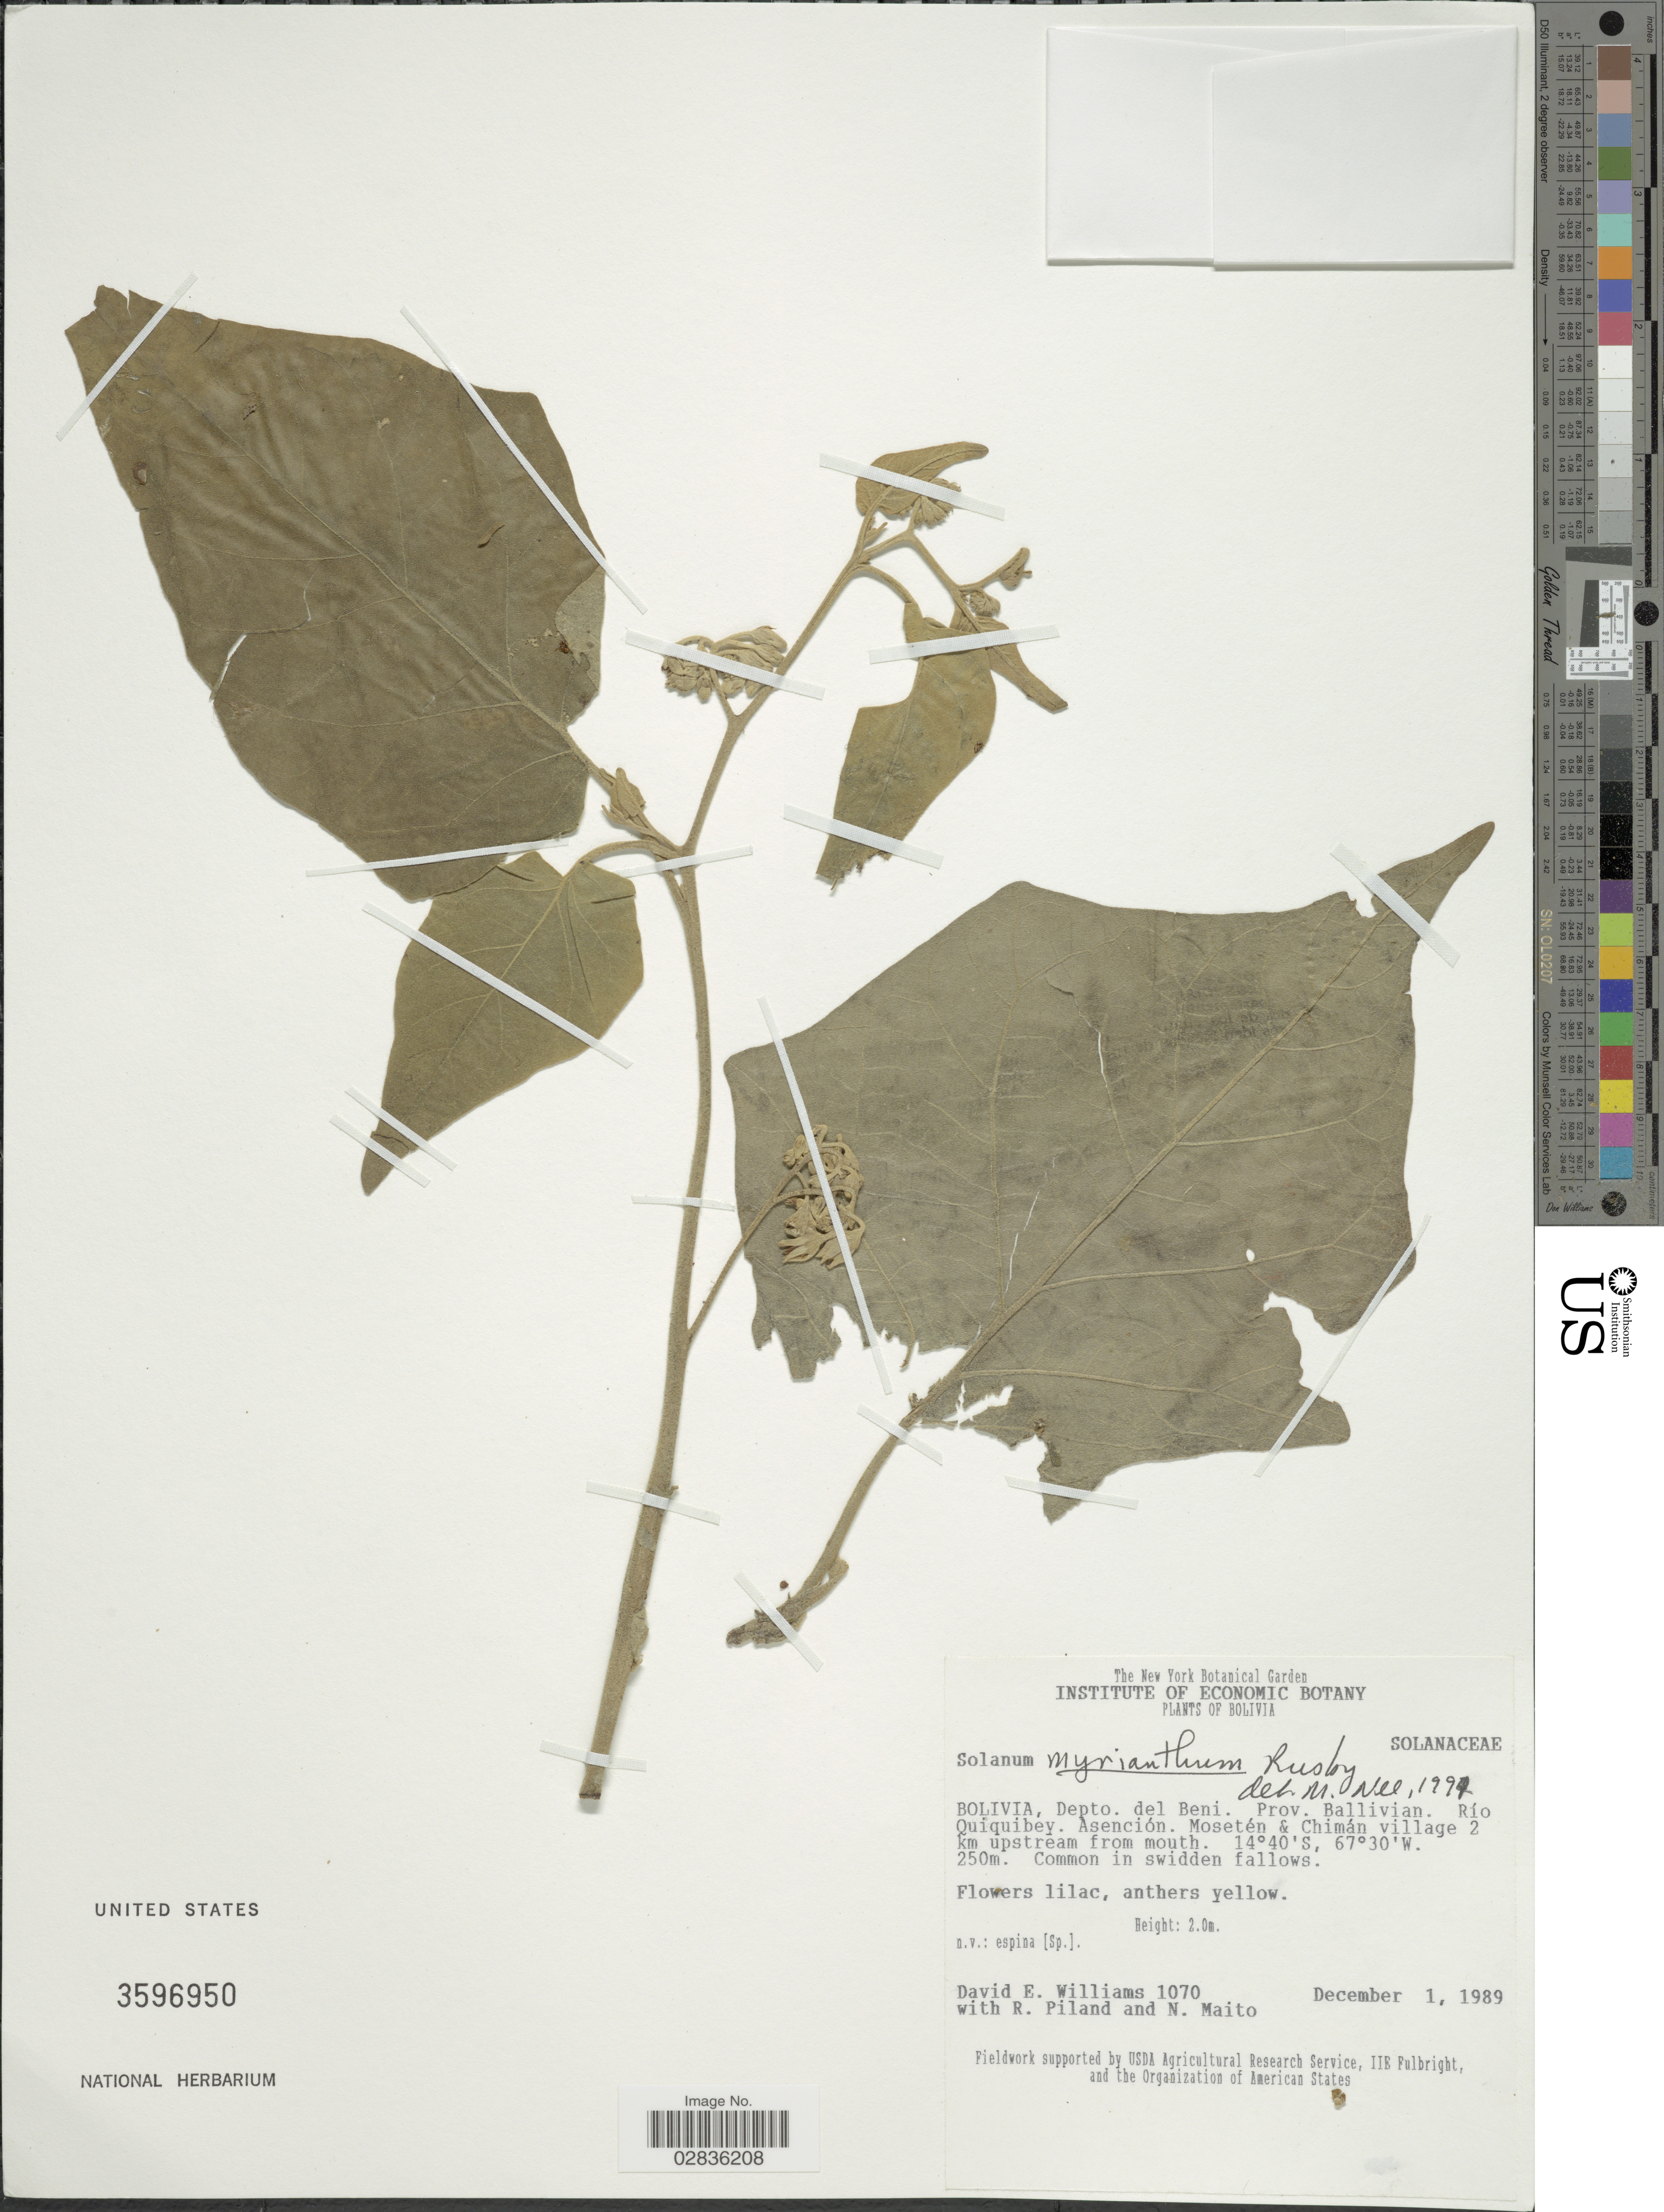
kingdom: Plantae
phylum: Tracheophyta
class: Magnoliopsida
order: Solanales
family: Solanaceae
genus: Solanum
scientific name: Solanum myrianthum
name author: Britton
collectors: D. E. Williams, R. Piland & N. Maito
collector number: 1070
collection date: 1989-12-01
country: Bolivia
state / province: Beni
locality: Depto. del Beni. Prov. Ballivian. Río Quiquibey. Asención. Mosetén & Chimán village 2 km upstream from mouth.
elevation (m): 250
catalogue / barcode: US 3596950